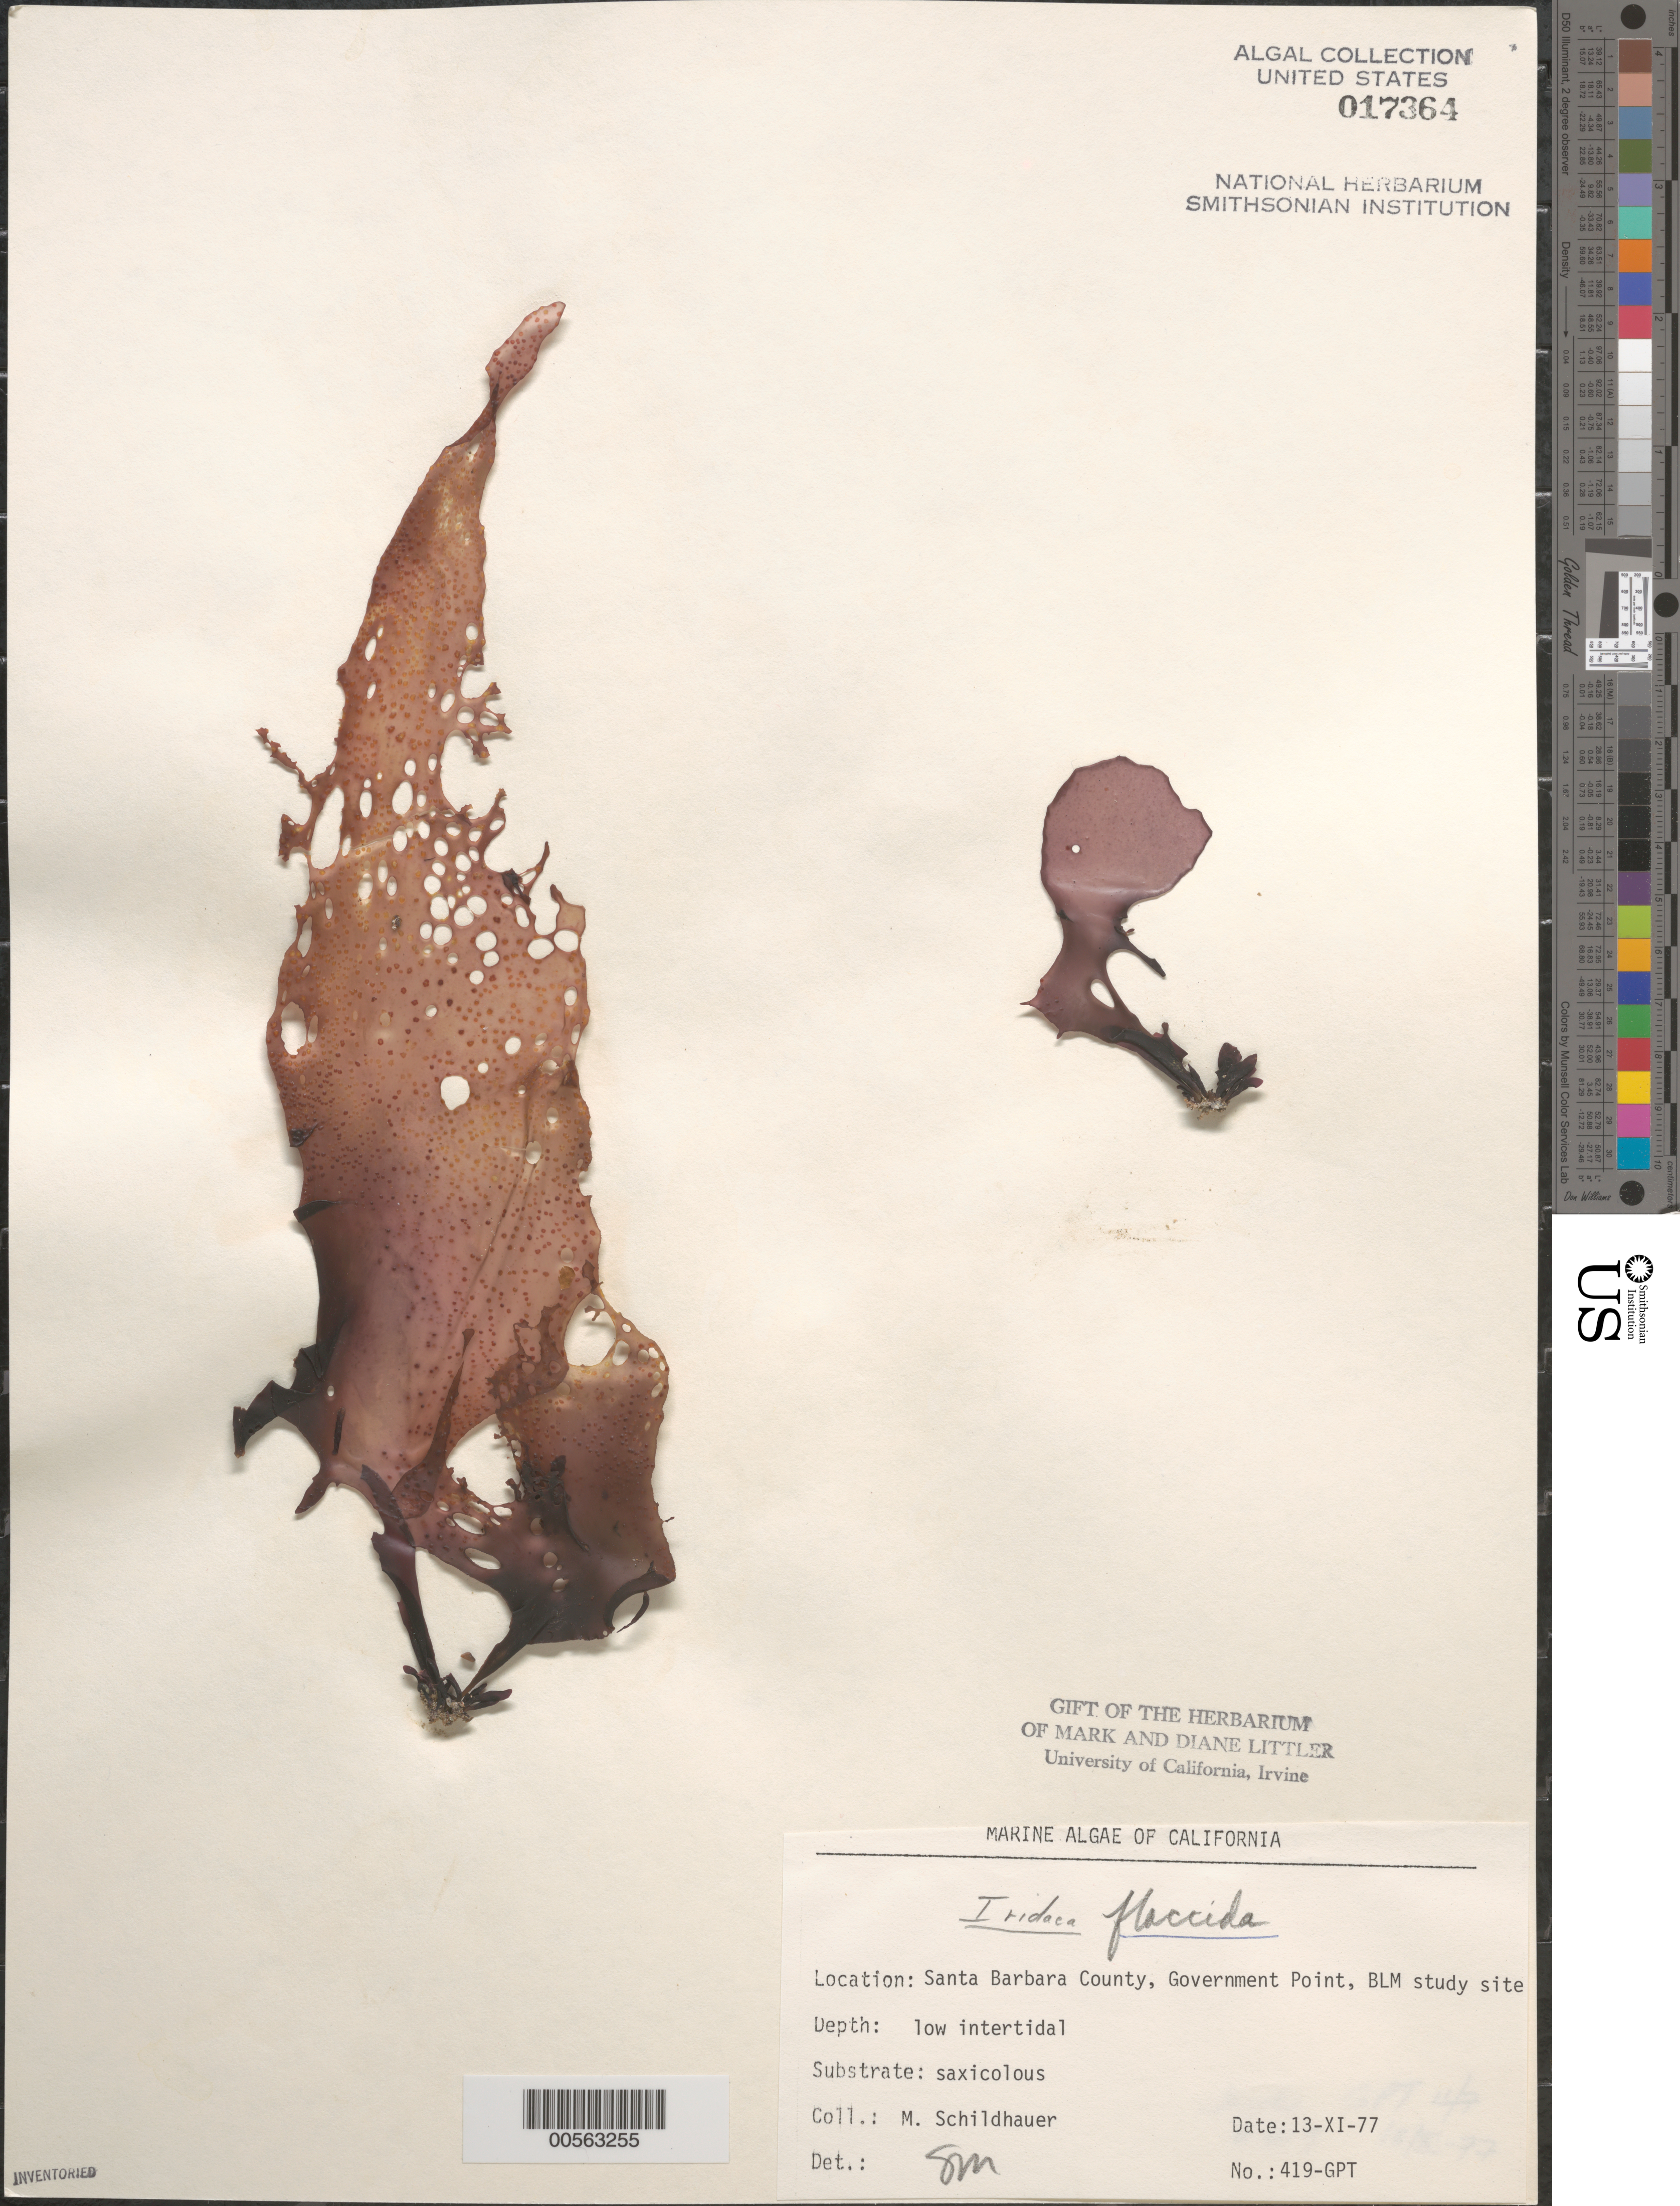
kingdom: Plantae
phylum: Rhodophyta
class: Florideophyceae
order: Gigartinales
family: Gigartinaceae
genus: Mazzaella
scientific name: Mazzaella flaccida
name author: (Setchell & N.L. Gardner) Fredericq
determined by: Algae name updating Project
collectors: M. Schildhauer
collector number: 419-gpt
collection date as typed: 13 Nov 1977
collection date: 1977-11-13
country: United States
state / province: California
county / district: Santa Barbara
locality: Government Point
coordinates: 34 26'31"N, 120 24'06"W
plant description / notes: BLM-SOCALBIGHT Rocky Intertidal Survey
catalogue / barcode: US 17364